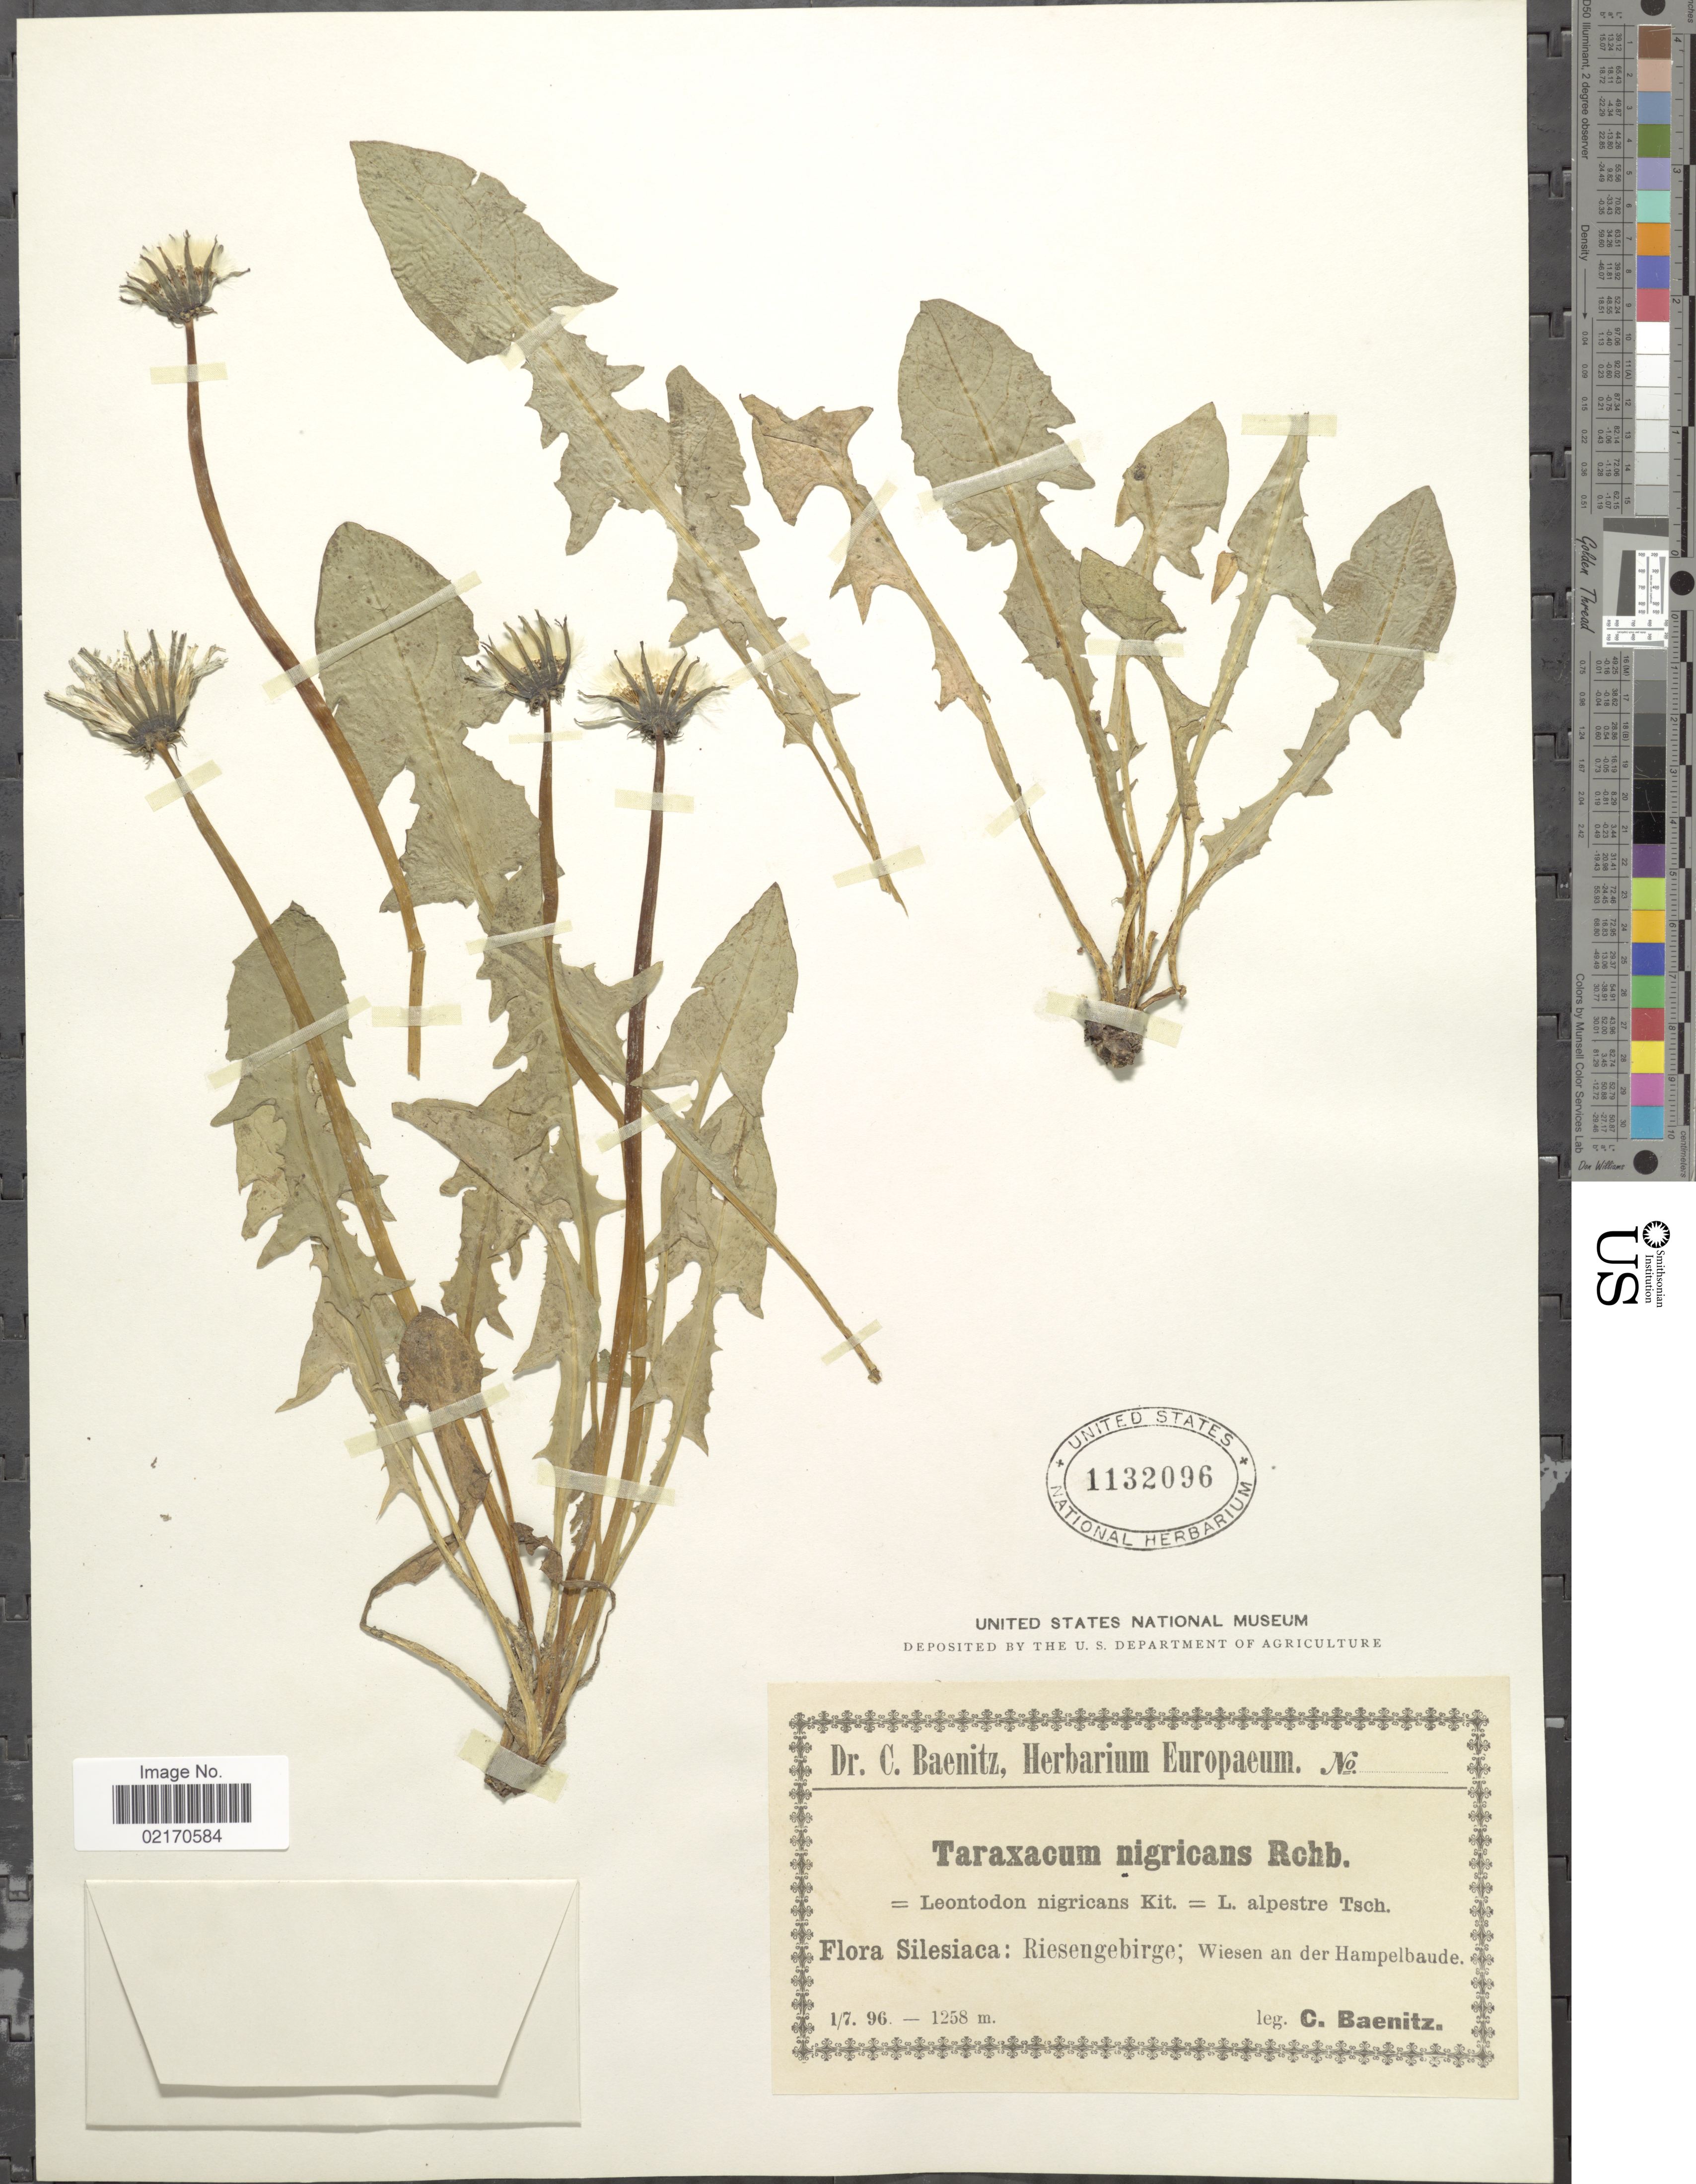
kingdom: Plantae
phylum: Tracheophyta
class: Magnoliopsida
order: Asterales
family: Asteraceae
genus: Taraxacum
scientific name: Taraxacum nigricans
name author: (Kit.) Rchb.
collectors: C. G. Baenitz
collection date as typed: Transcribed d/m/y: 1/7/96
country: Czechia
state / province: Moravian-Silesian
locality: Silesiaca: Riesengebirge; Wiesen an der Hampelbaude.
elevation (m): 1258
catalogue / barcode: US 1132096